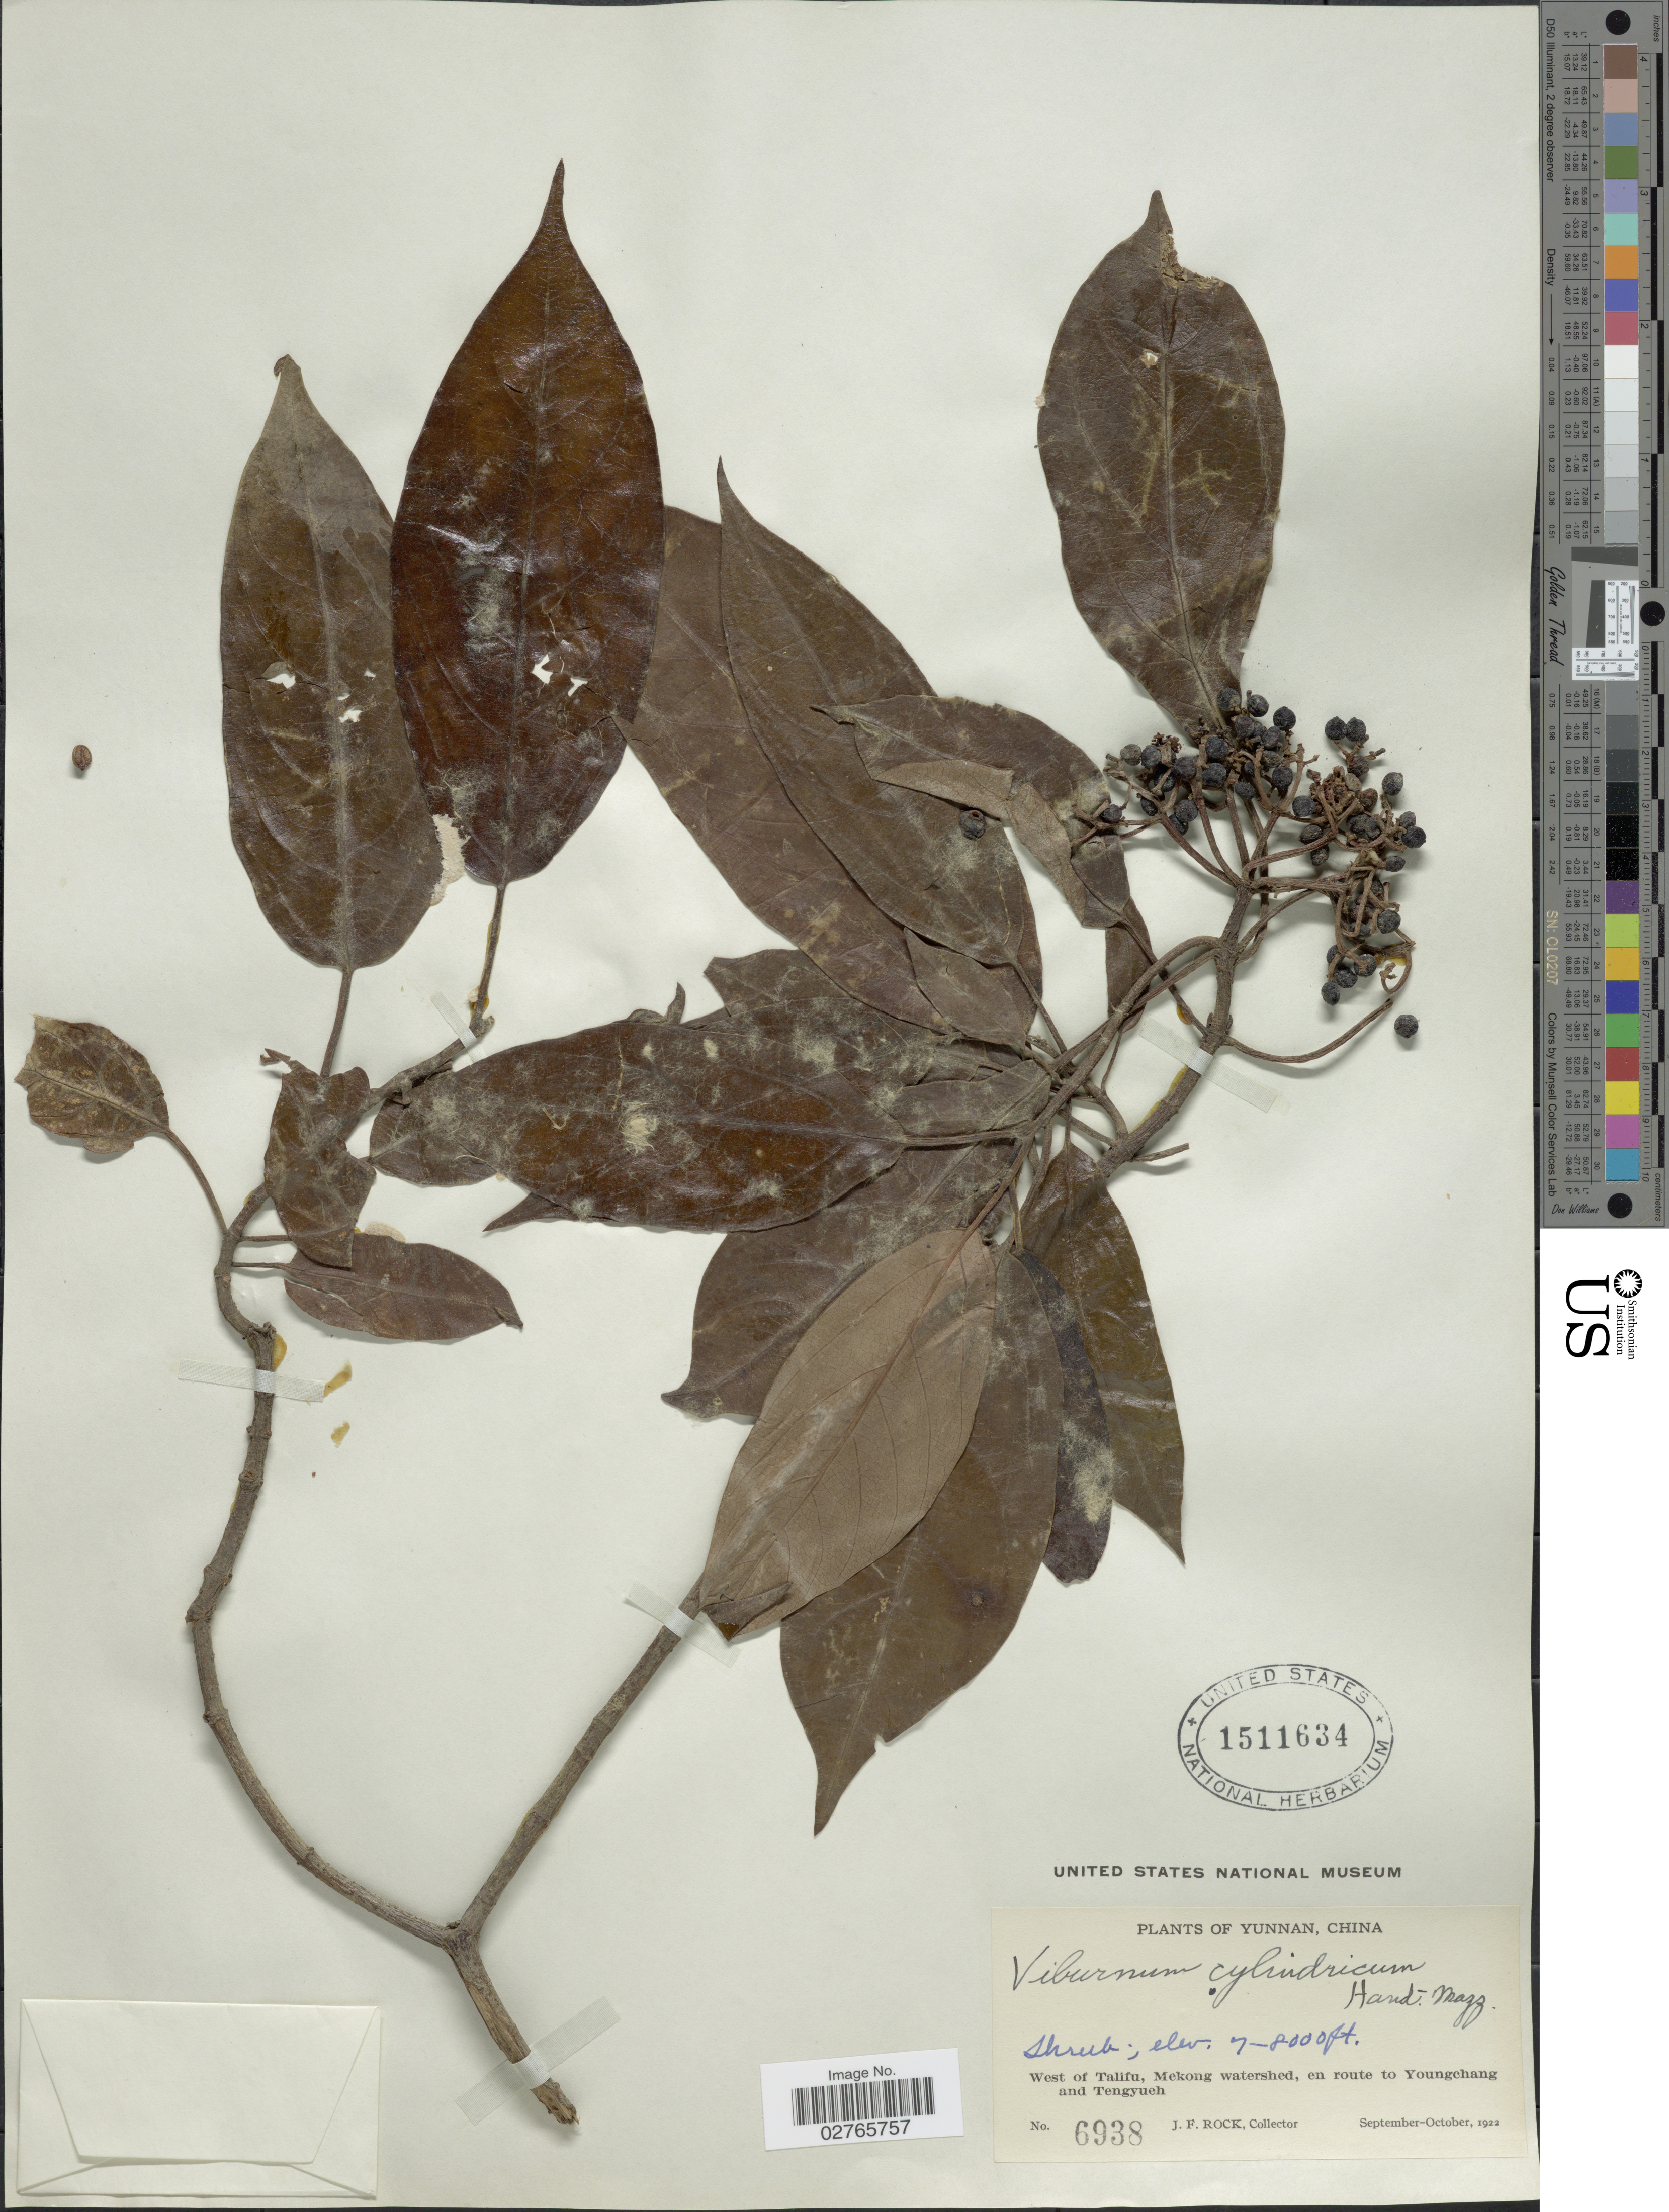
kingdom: Plantae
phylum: Tracheophyta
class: Magnoliopsida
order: Dipsacales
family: Viburnaceae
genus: Viburnum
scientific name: Viburnum cylindricum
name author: Buch.-Ham.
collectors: J. Rock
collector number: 6938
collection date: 1922-09/1922-10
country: China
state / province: Yunnan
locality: West of Talifu, Mekong watershed, en route to Youngchang and Tengyueh.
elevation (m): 2134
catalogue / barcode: US 1511634